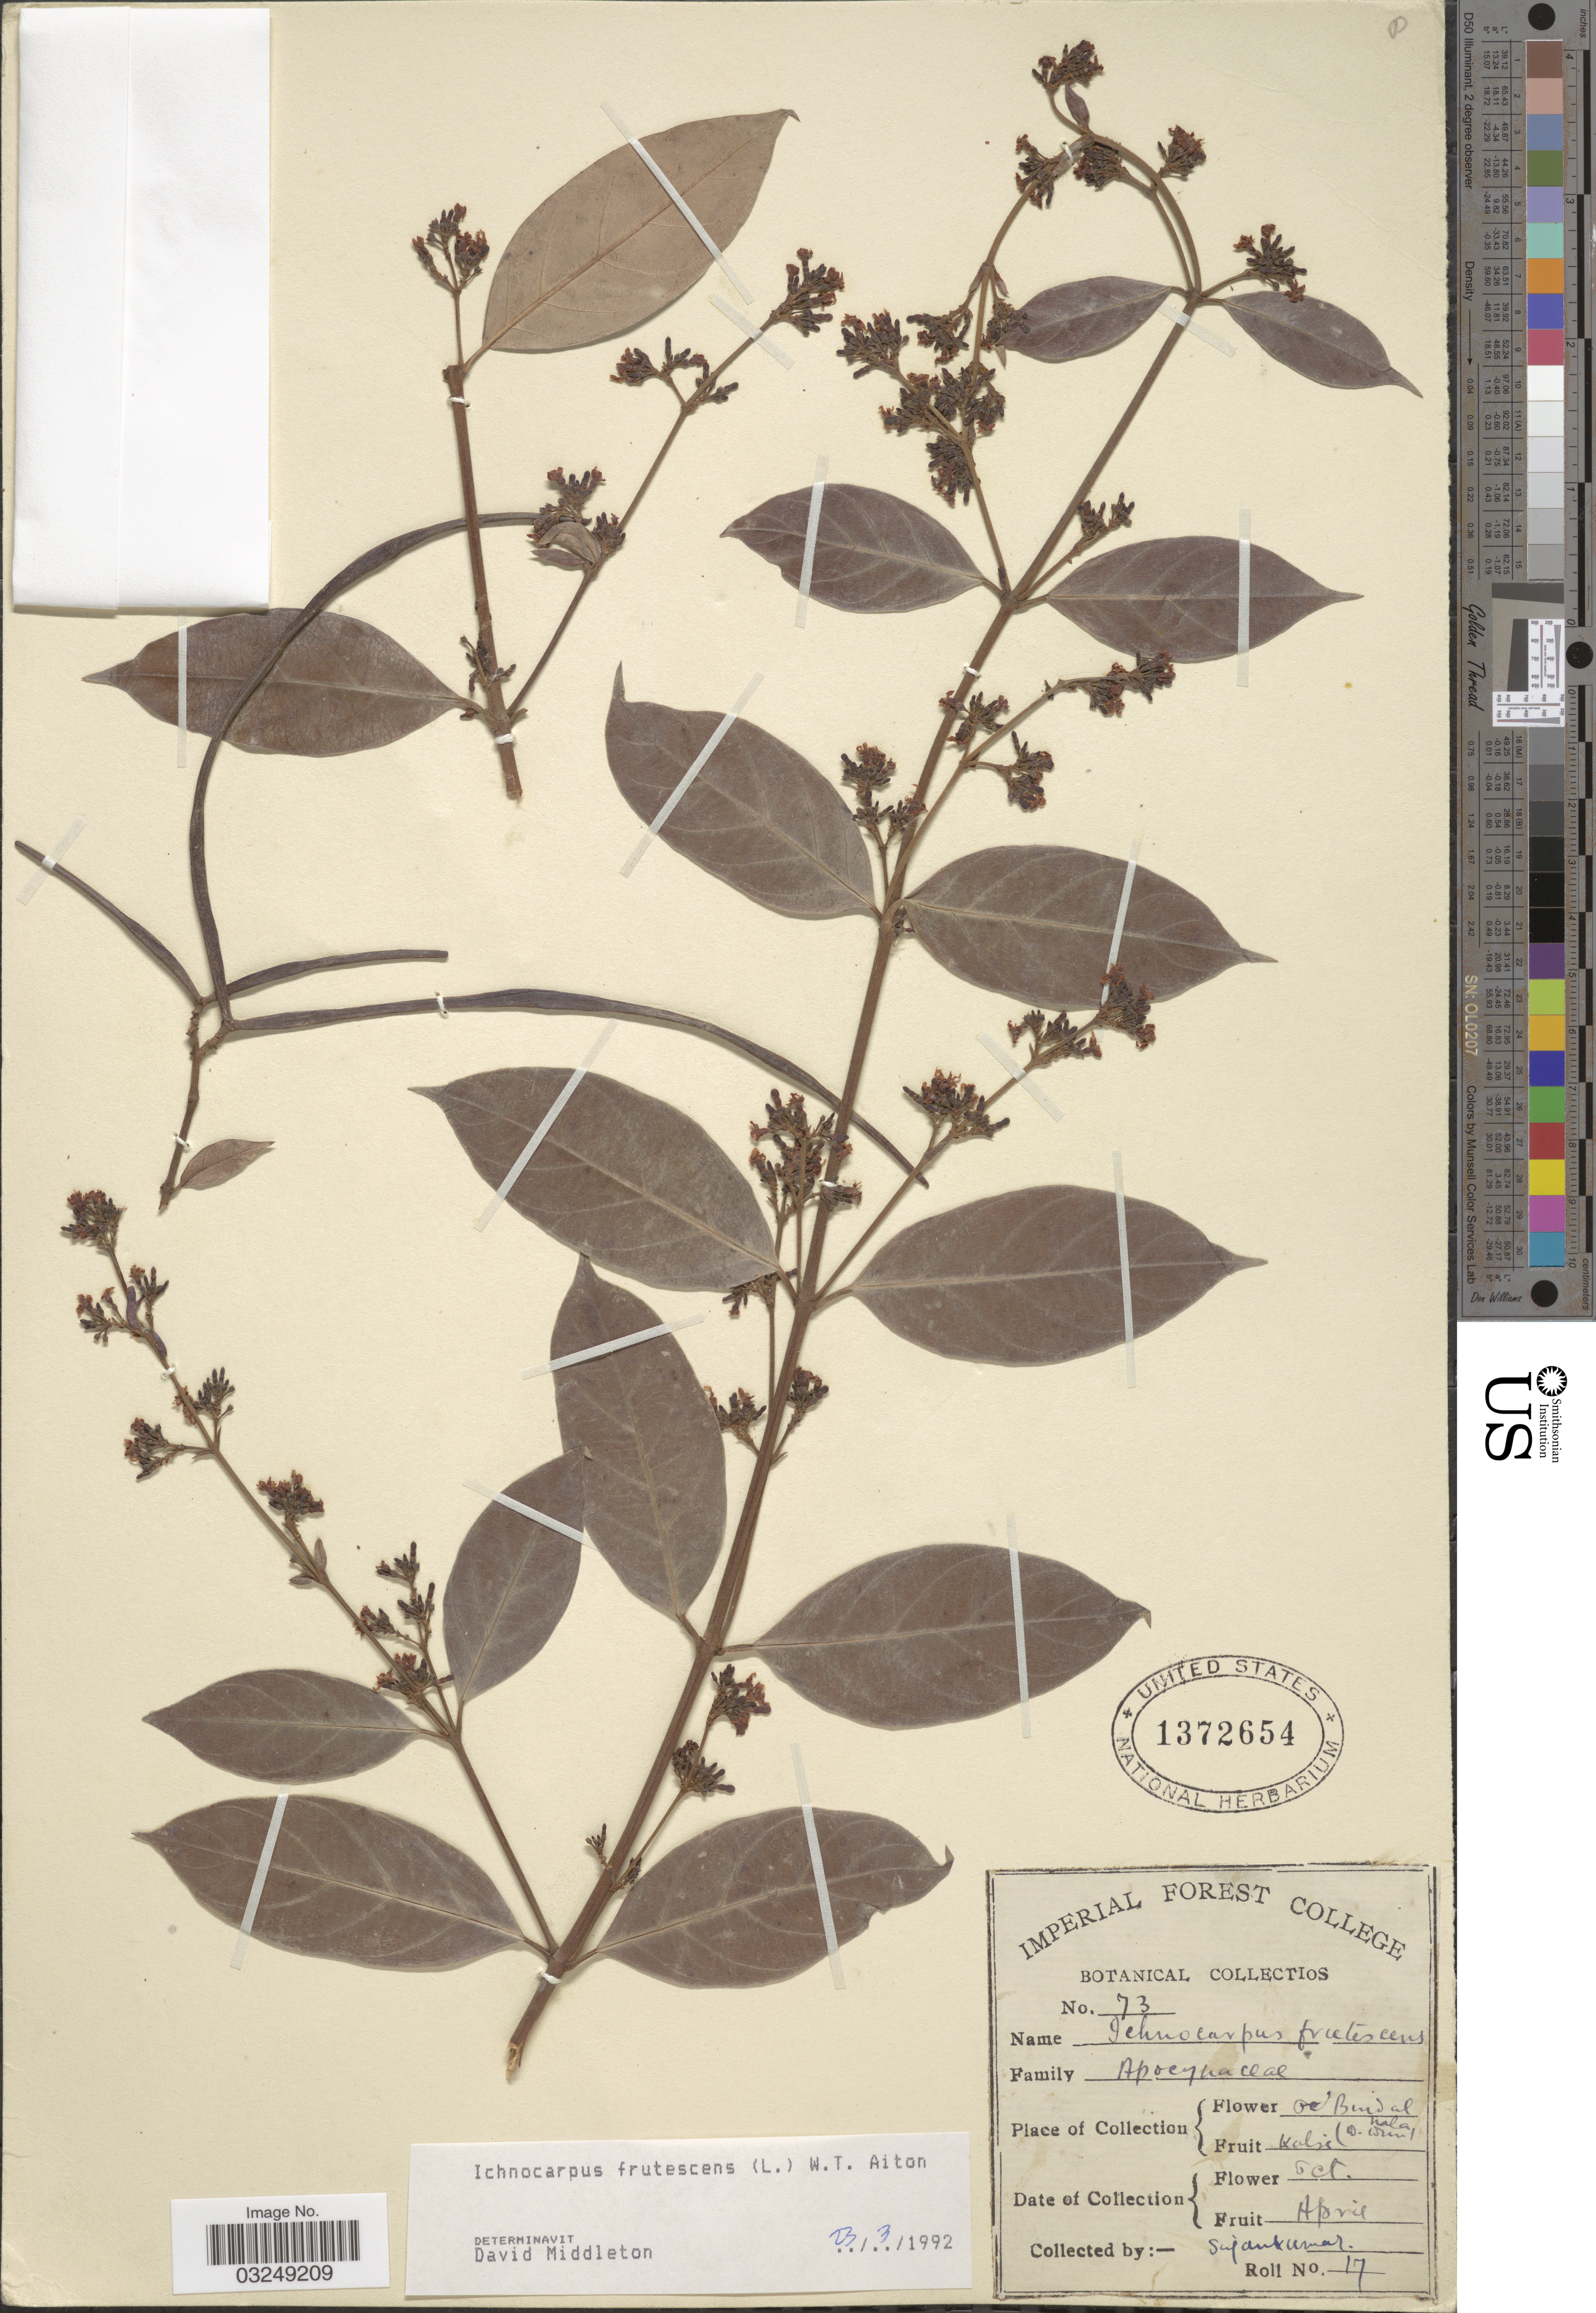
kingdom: Plantae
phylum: Tracheophyta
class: Magnoliopsida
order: Gentianales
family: Apocynaceae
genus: Ichnocarpus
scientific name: Ichnocarpus frutescens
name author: (L.) W.T. Aiton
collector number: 73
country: India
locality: Oc Bindal (D. Nala Dun). Kalsi.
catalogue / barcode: US 1372654